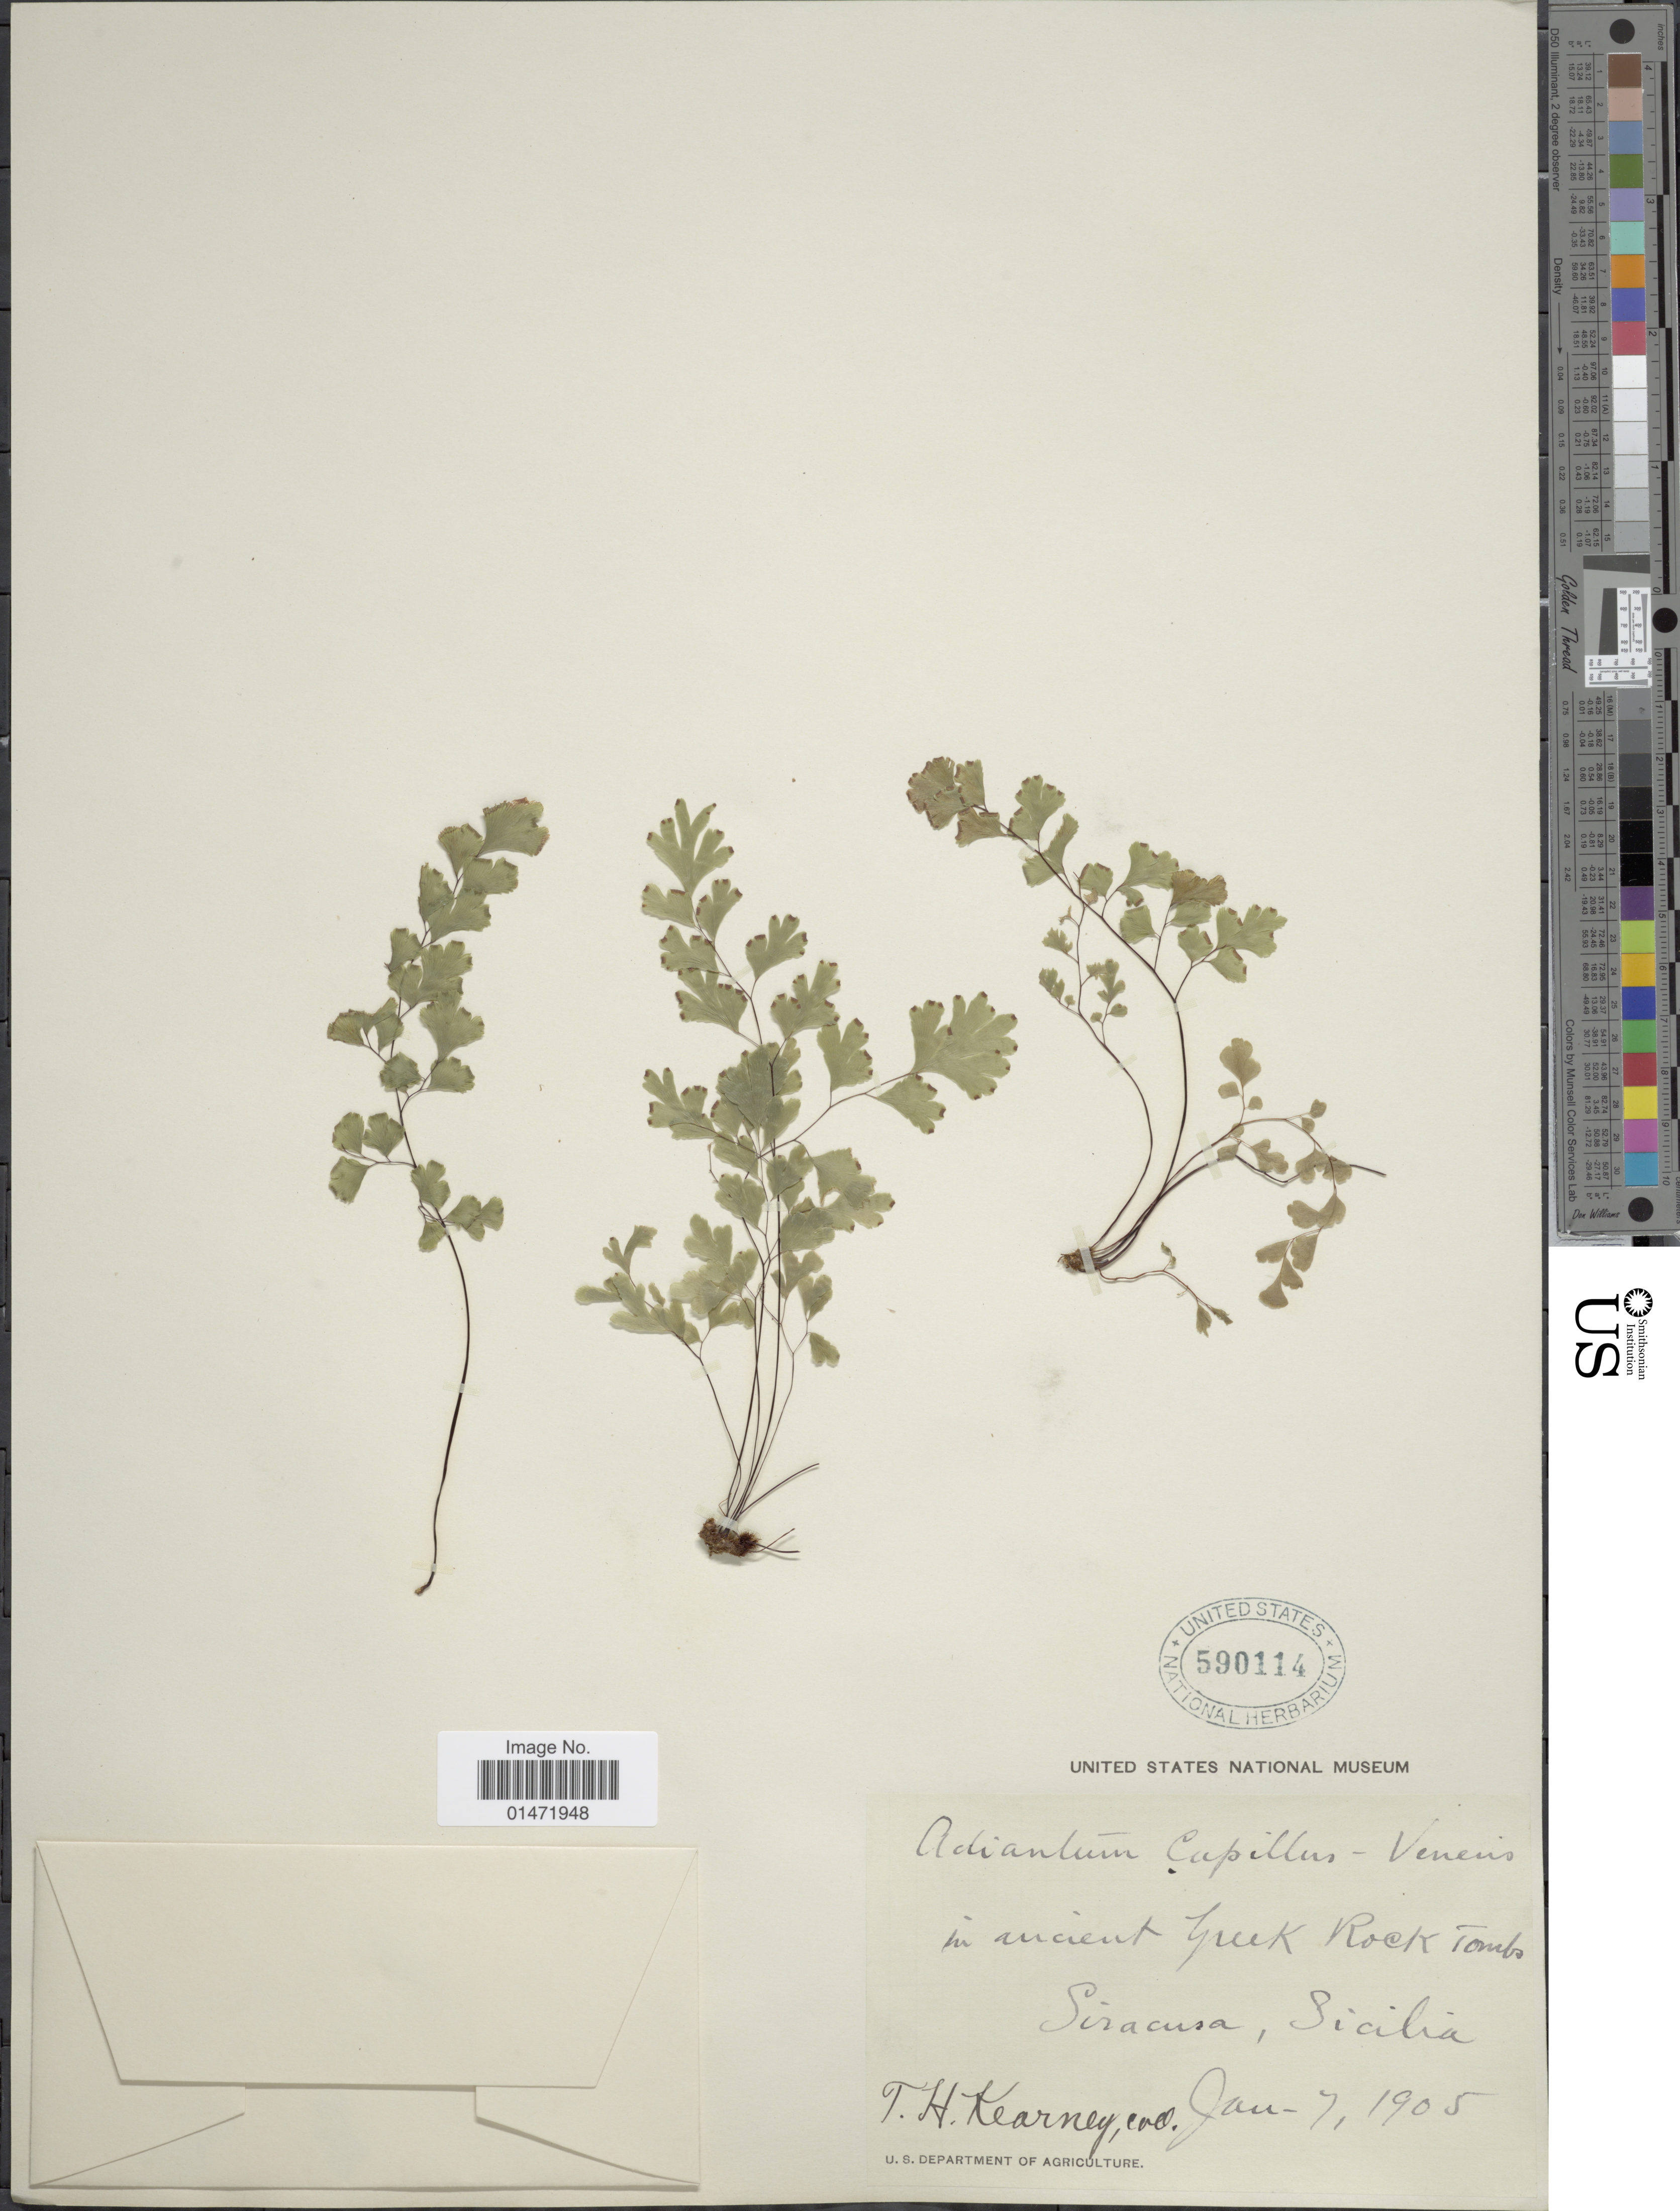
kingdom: Plantae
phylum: Tracheophyta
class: Polypodiopsida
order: Polypodiales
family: Pteridaceae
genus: Adiantum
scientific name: Adiantum capillus-veneris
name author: L.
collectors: T. H. Kearney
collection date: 1905-01-07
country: Italy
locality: In ancient Creek Rock Tokmbs, Siracusa, Sicilia [interpreted]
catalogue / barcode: US 590114